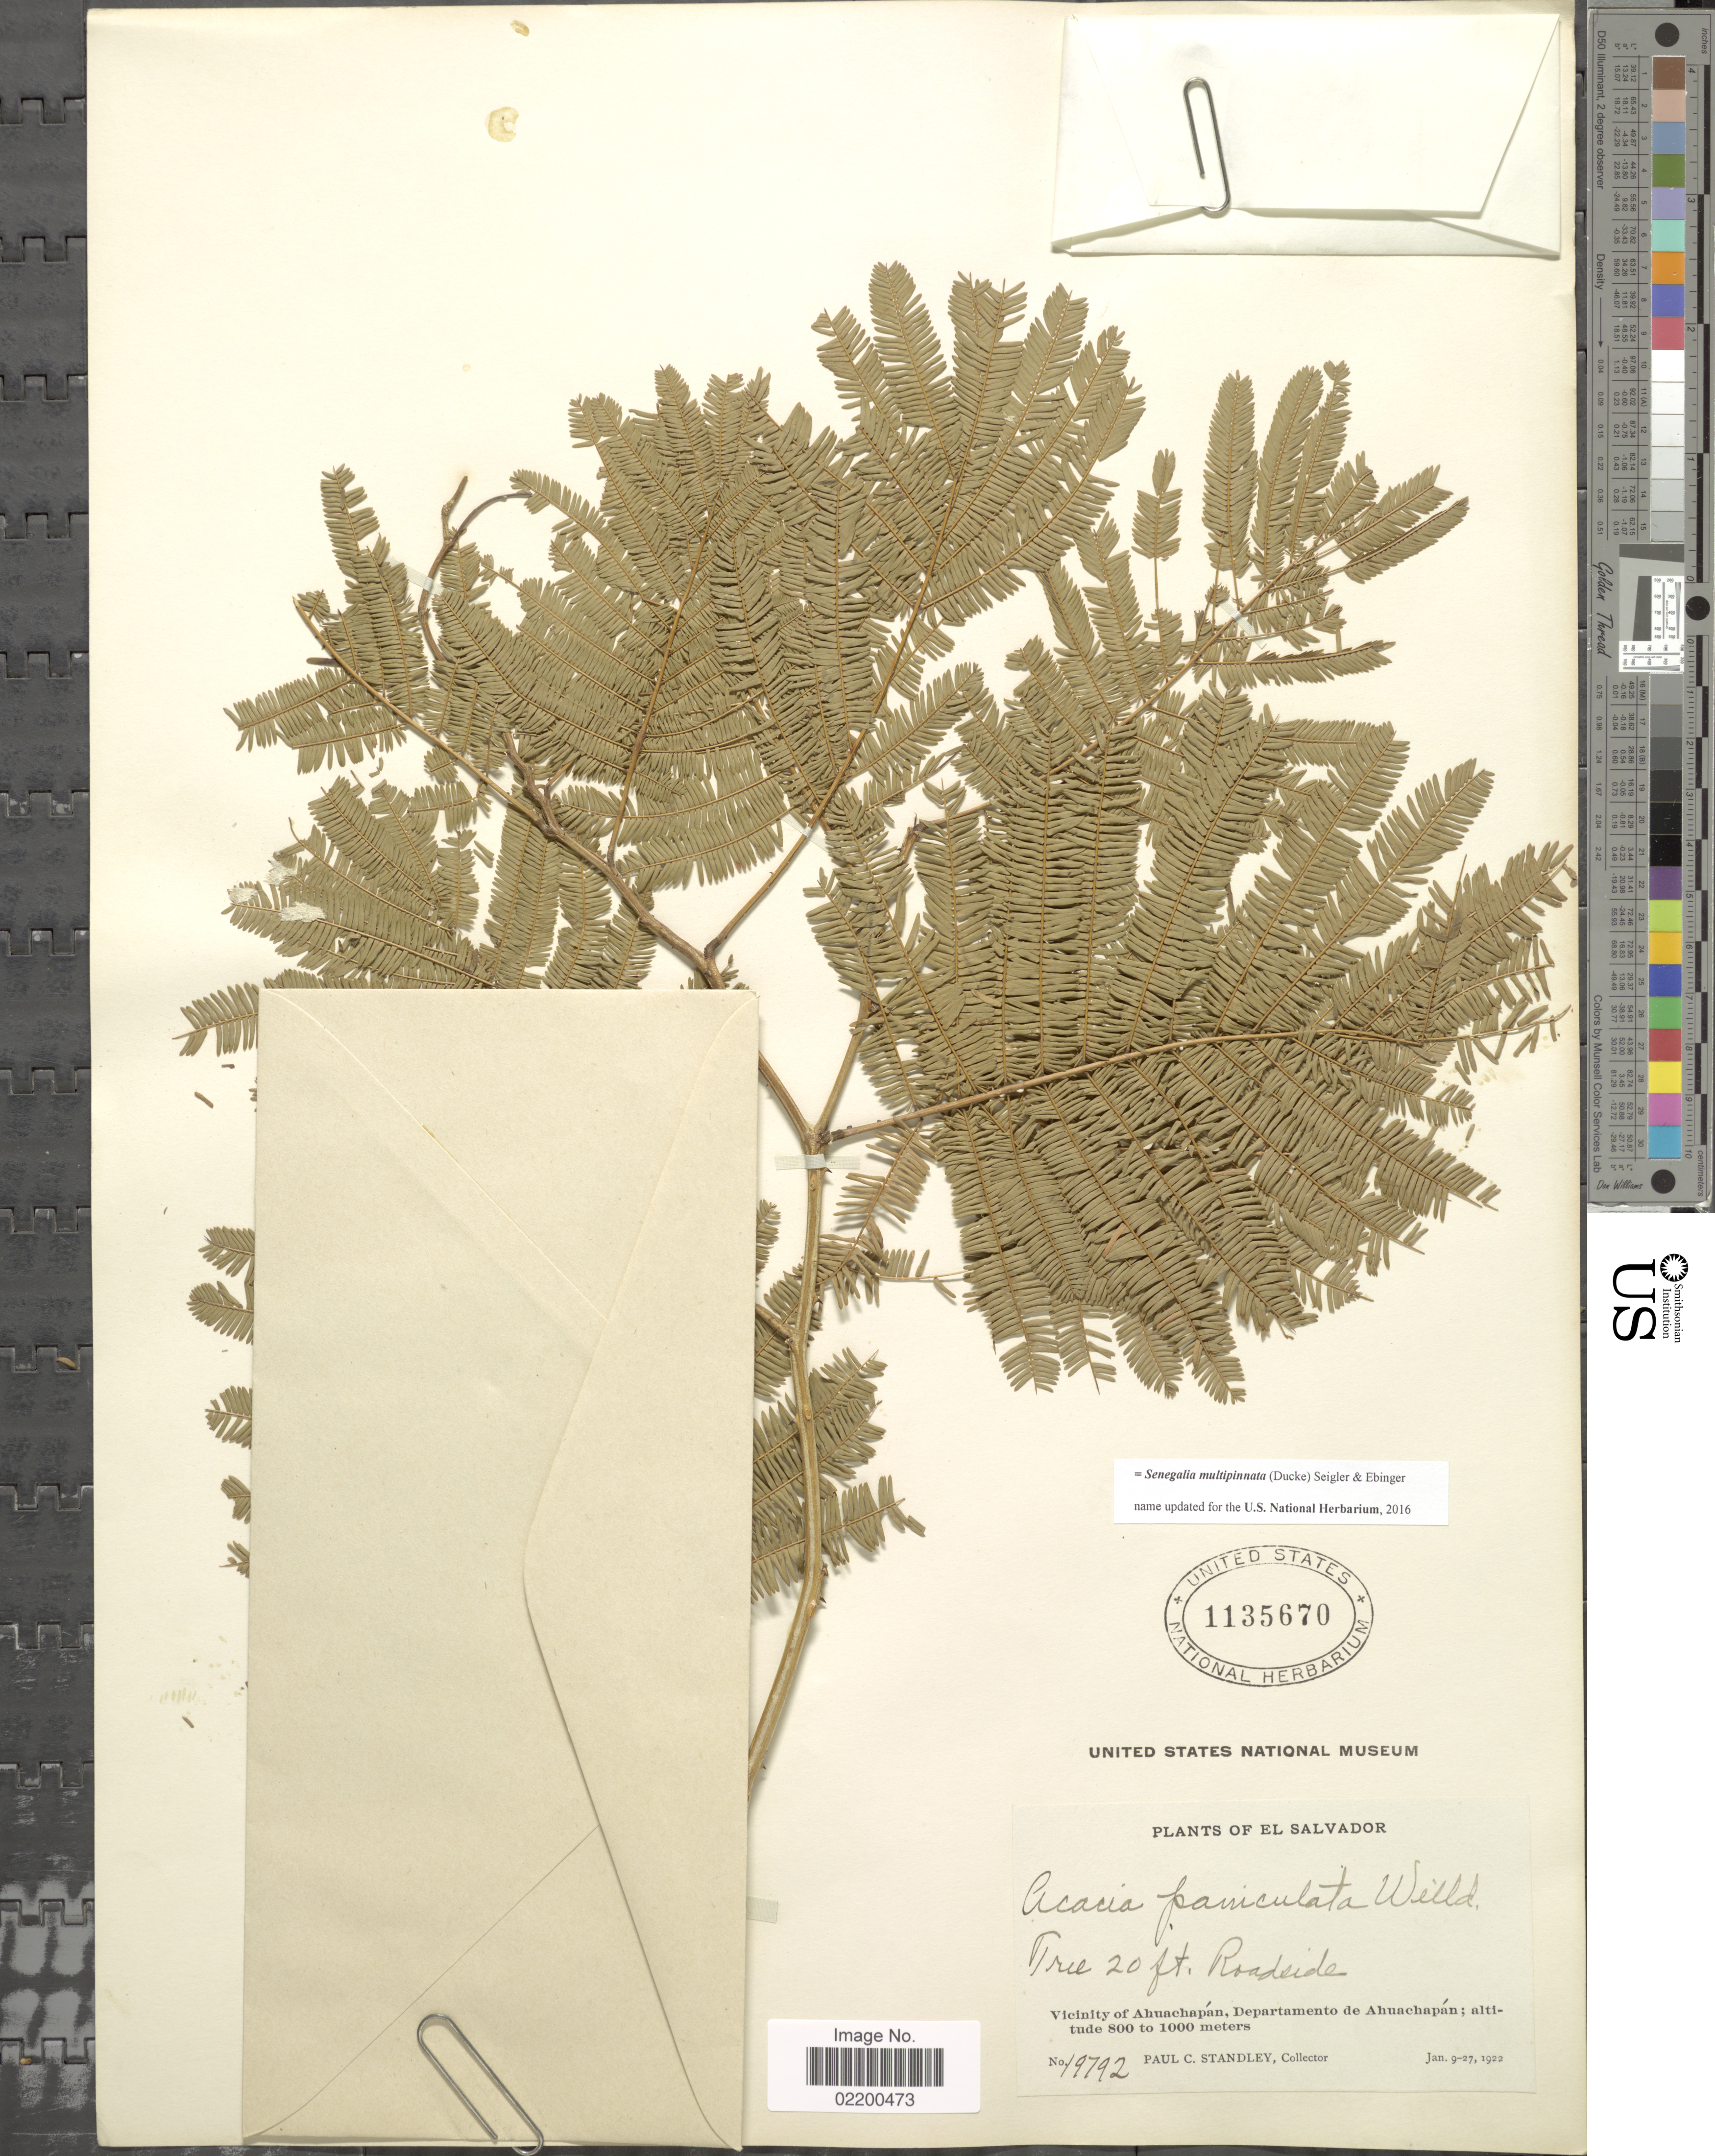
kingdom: Plantae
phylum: Tracheophyta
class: Magnoliopsida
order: Fabales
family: Fabaceae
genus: Senegalia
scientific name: Senegalia multipinnata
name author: (Ducke) Seigler & Ebinger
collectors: P. C. Standley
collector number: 19792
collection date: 1922-01-09/1922-01-27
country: El Salvador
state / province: Ahuachapan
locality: Vicinity of Ahuachapan, Departamento de Ahuachapan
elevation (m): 800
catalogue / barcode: US 1135670